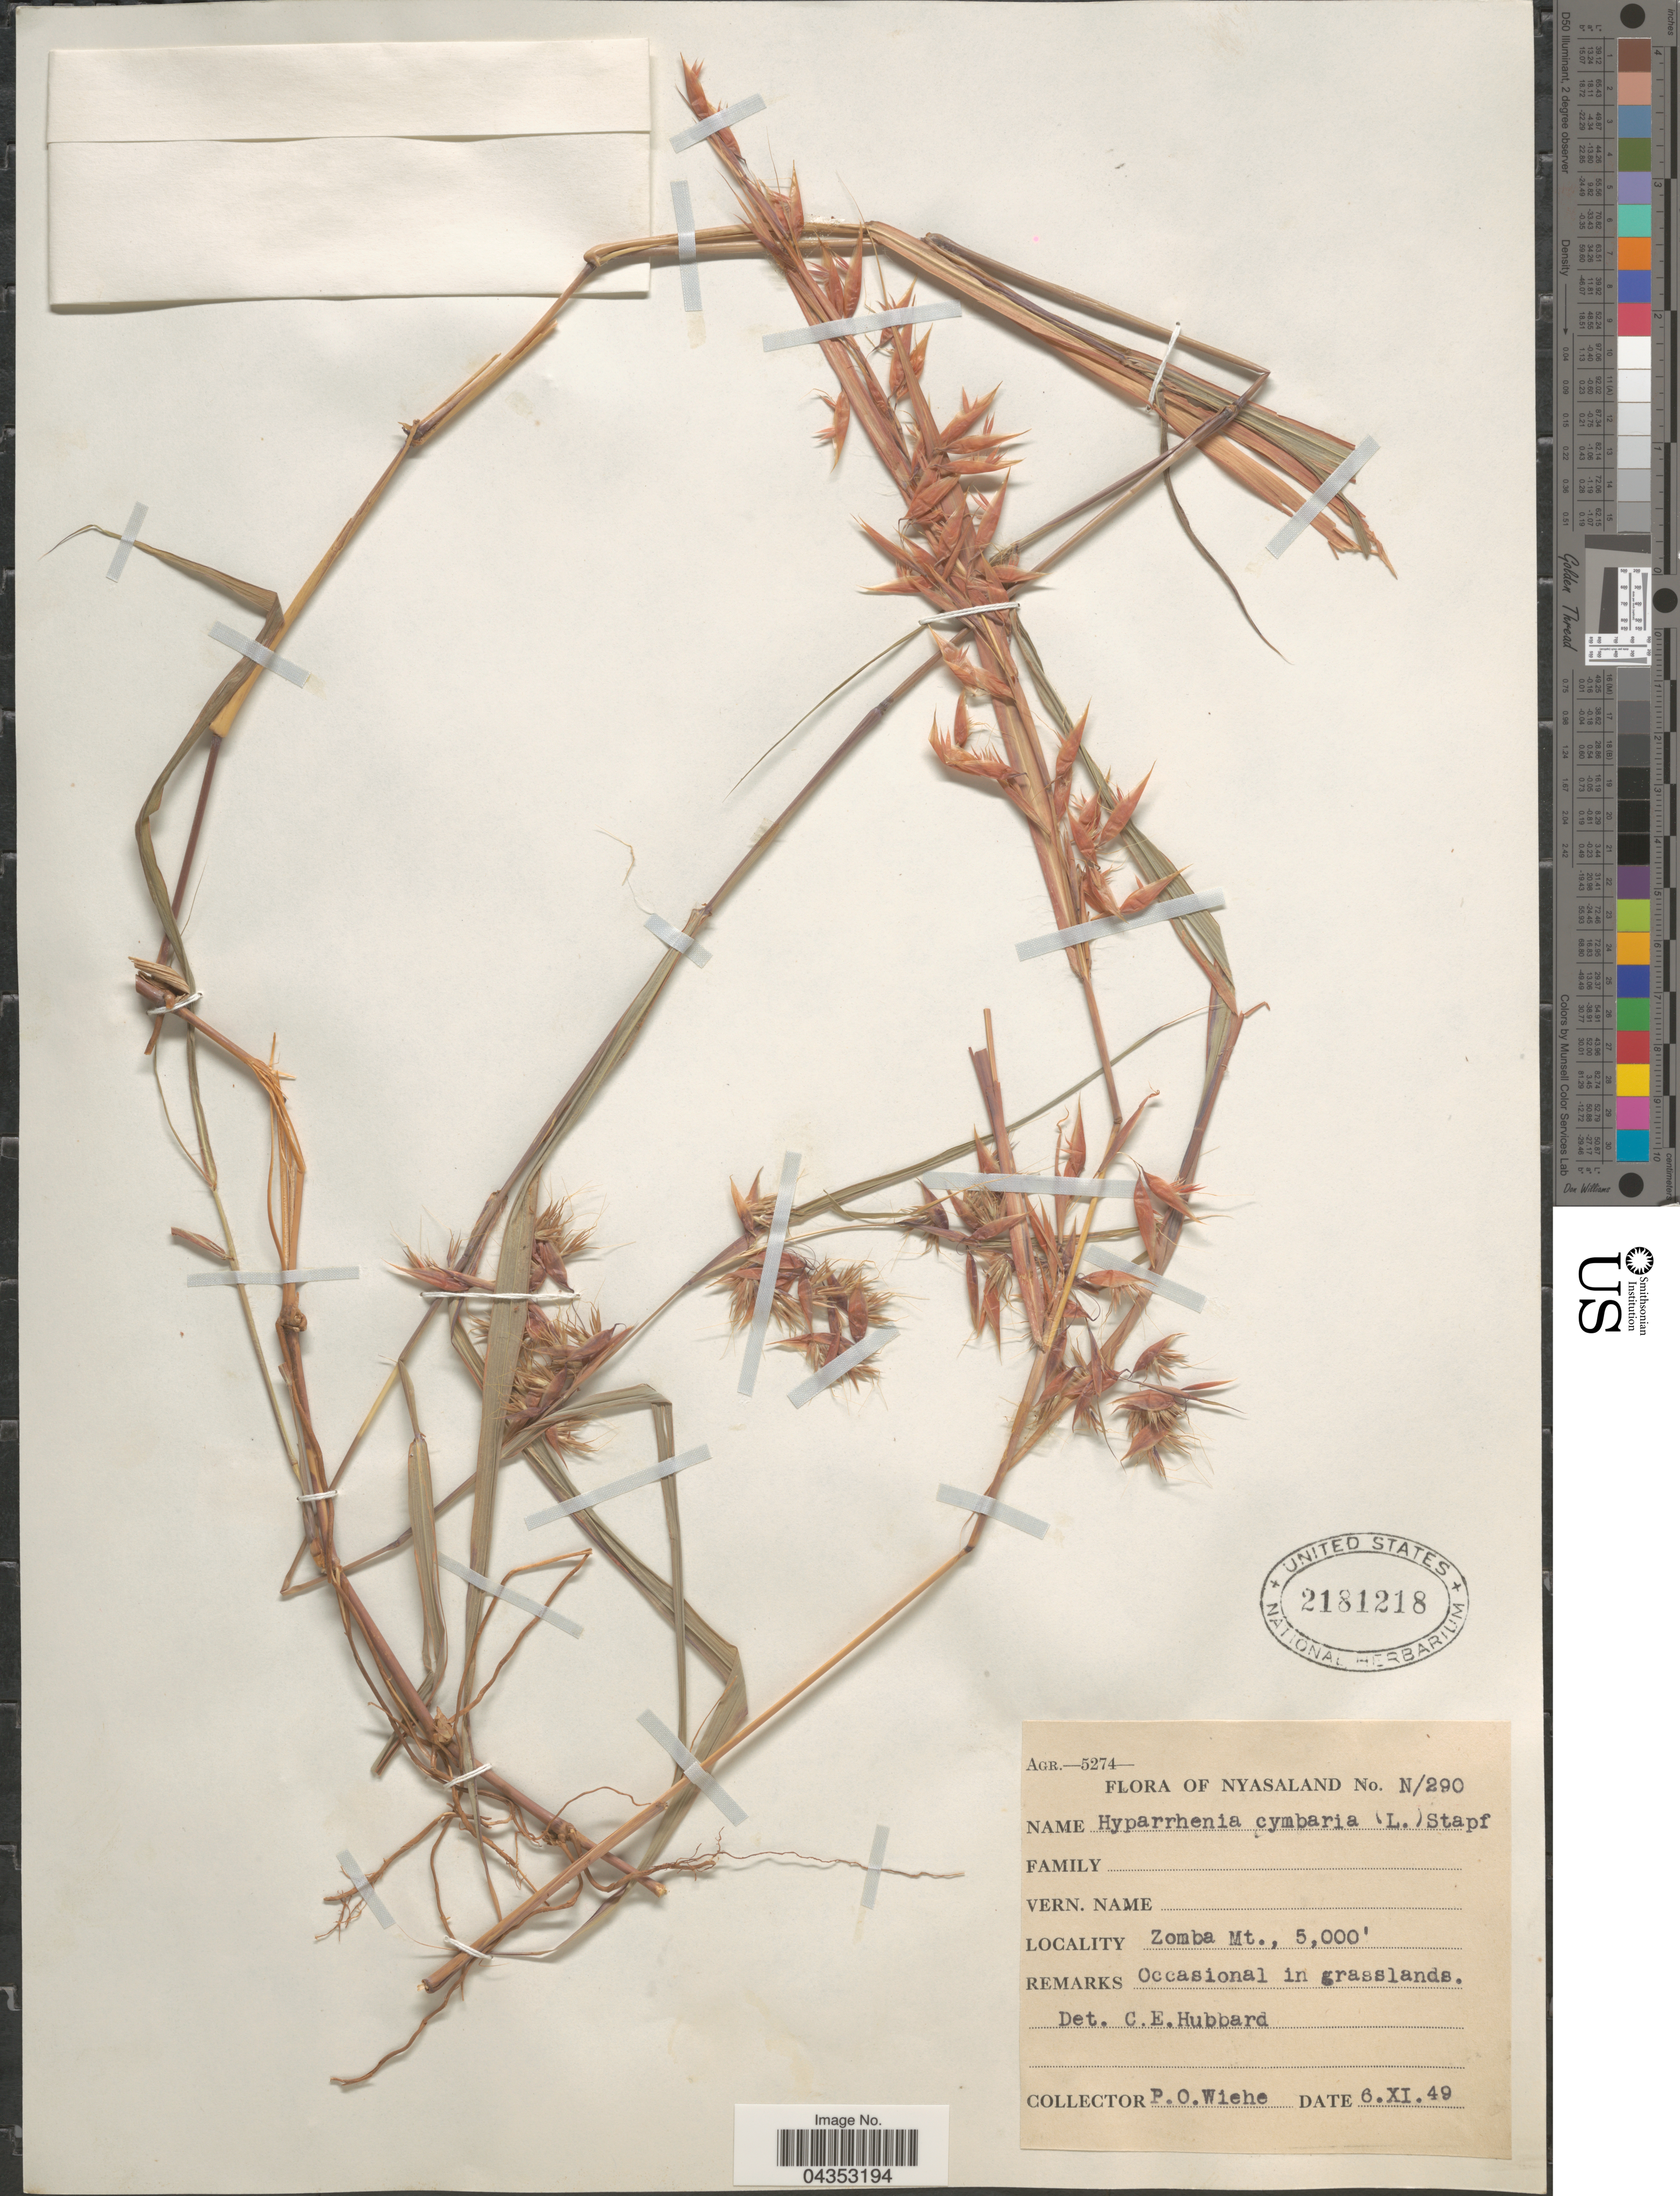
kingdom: Plantae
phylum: Tracheophyta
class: Liliopsida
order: Poales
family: Poaceae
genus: Hyparrhenia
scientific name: Hyparrhenia cymbaria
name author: (L.) Stapf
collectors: P. Wiehe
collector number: N/290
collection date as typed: Transcribed d/m/y: 6/11/49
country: Malawi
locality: Nyasaland. Zomba Mt.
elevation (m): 1524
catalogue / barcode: US 2181218